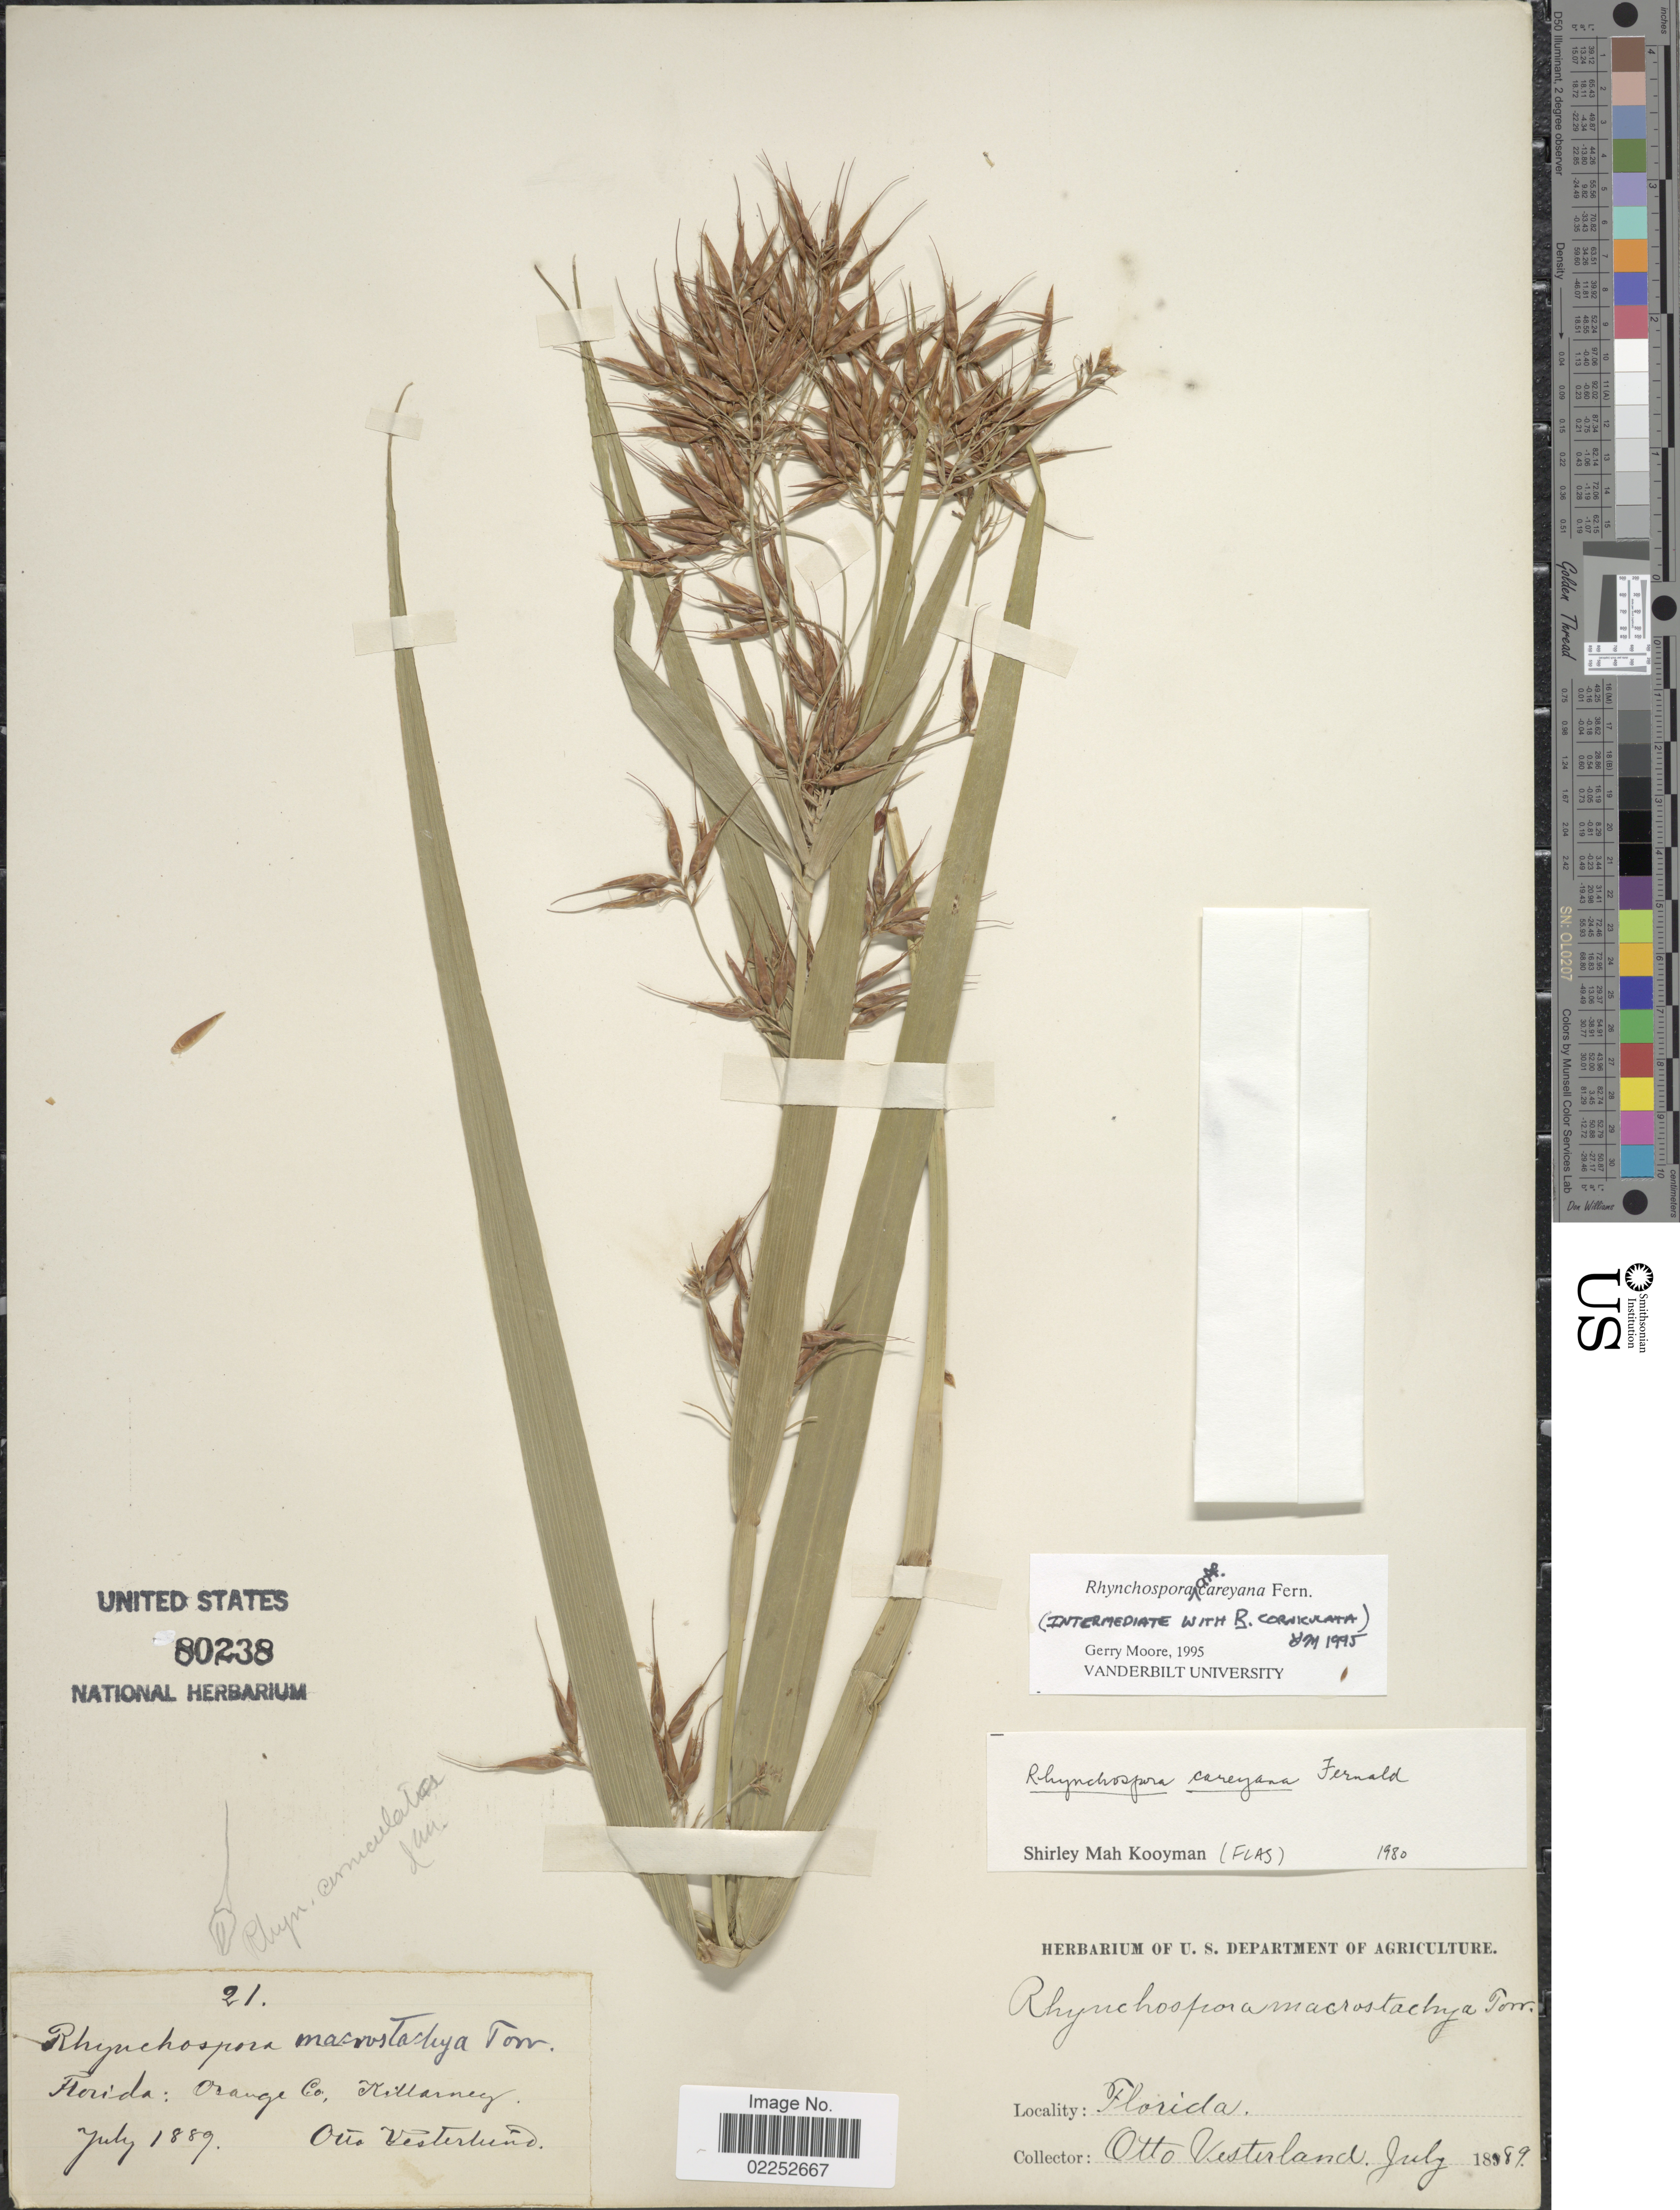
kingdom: Plantae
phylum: Tracheophyta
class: Liliopsida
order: Poales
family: Cyperaceae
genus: Rhynchospora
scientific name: Rhynchospora careyana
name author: Fernald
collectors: O. Vesterlund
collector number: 21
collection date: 1889-07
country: United States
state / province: Florida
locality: Orange Co, Killarney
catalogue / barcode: US 80238